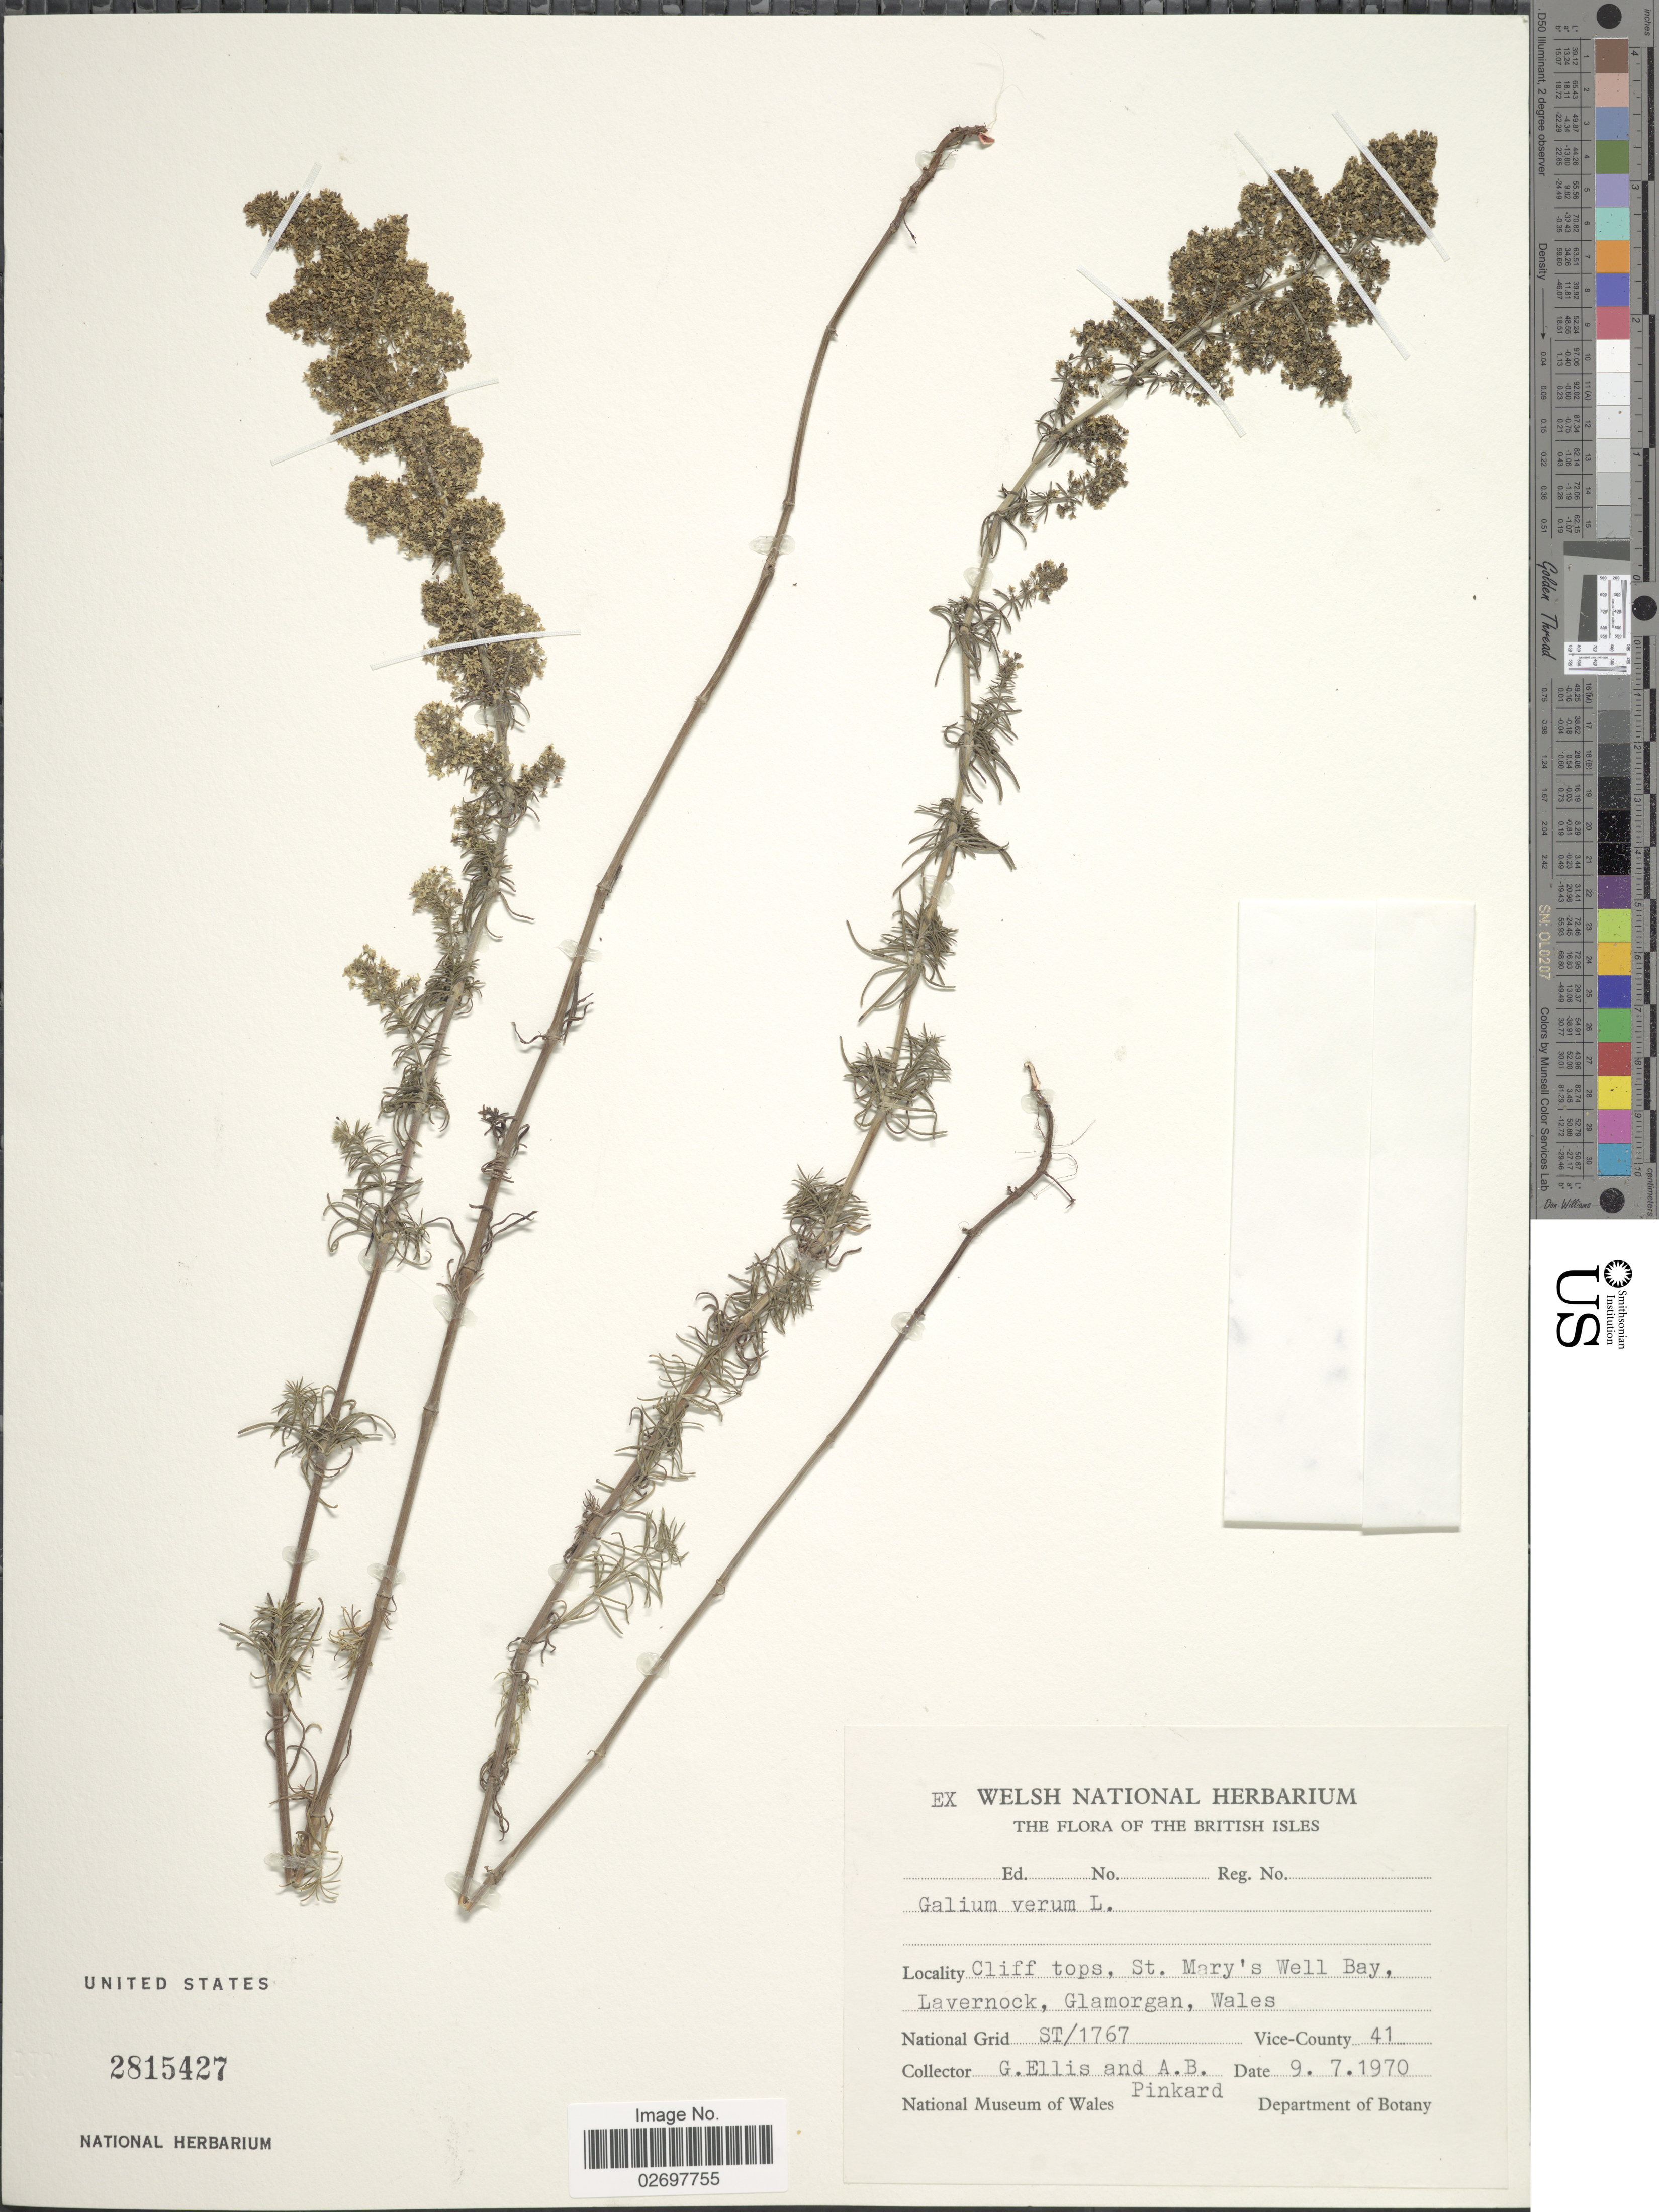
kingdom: Plantae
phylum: Tracheophyta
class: Magnoliopsida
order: Gentianales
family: Rubiaceae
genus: Galium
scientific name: Galium verum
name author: L.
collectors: G. Ellis & A. Pinkard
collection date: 1970-07-09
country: United Kingdom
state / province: Wales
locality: Cliff tops, St. Mary's Well Bay Lavernock, Glamorgan, Wales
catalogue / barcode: US 2815427